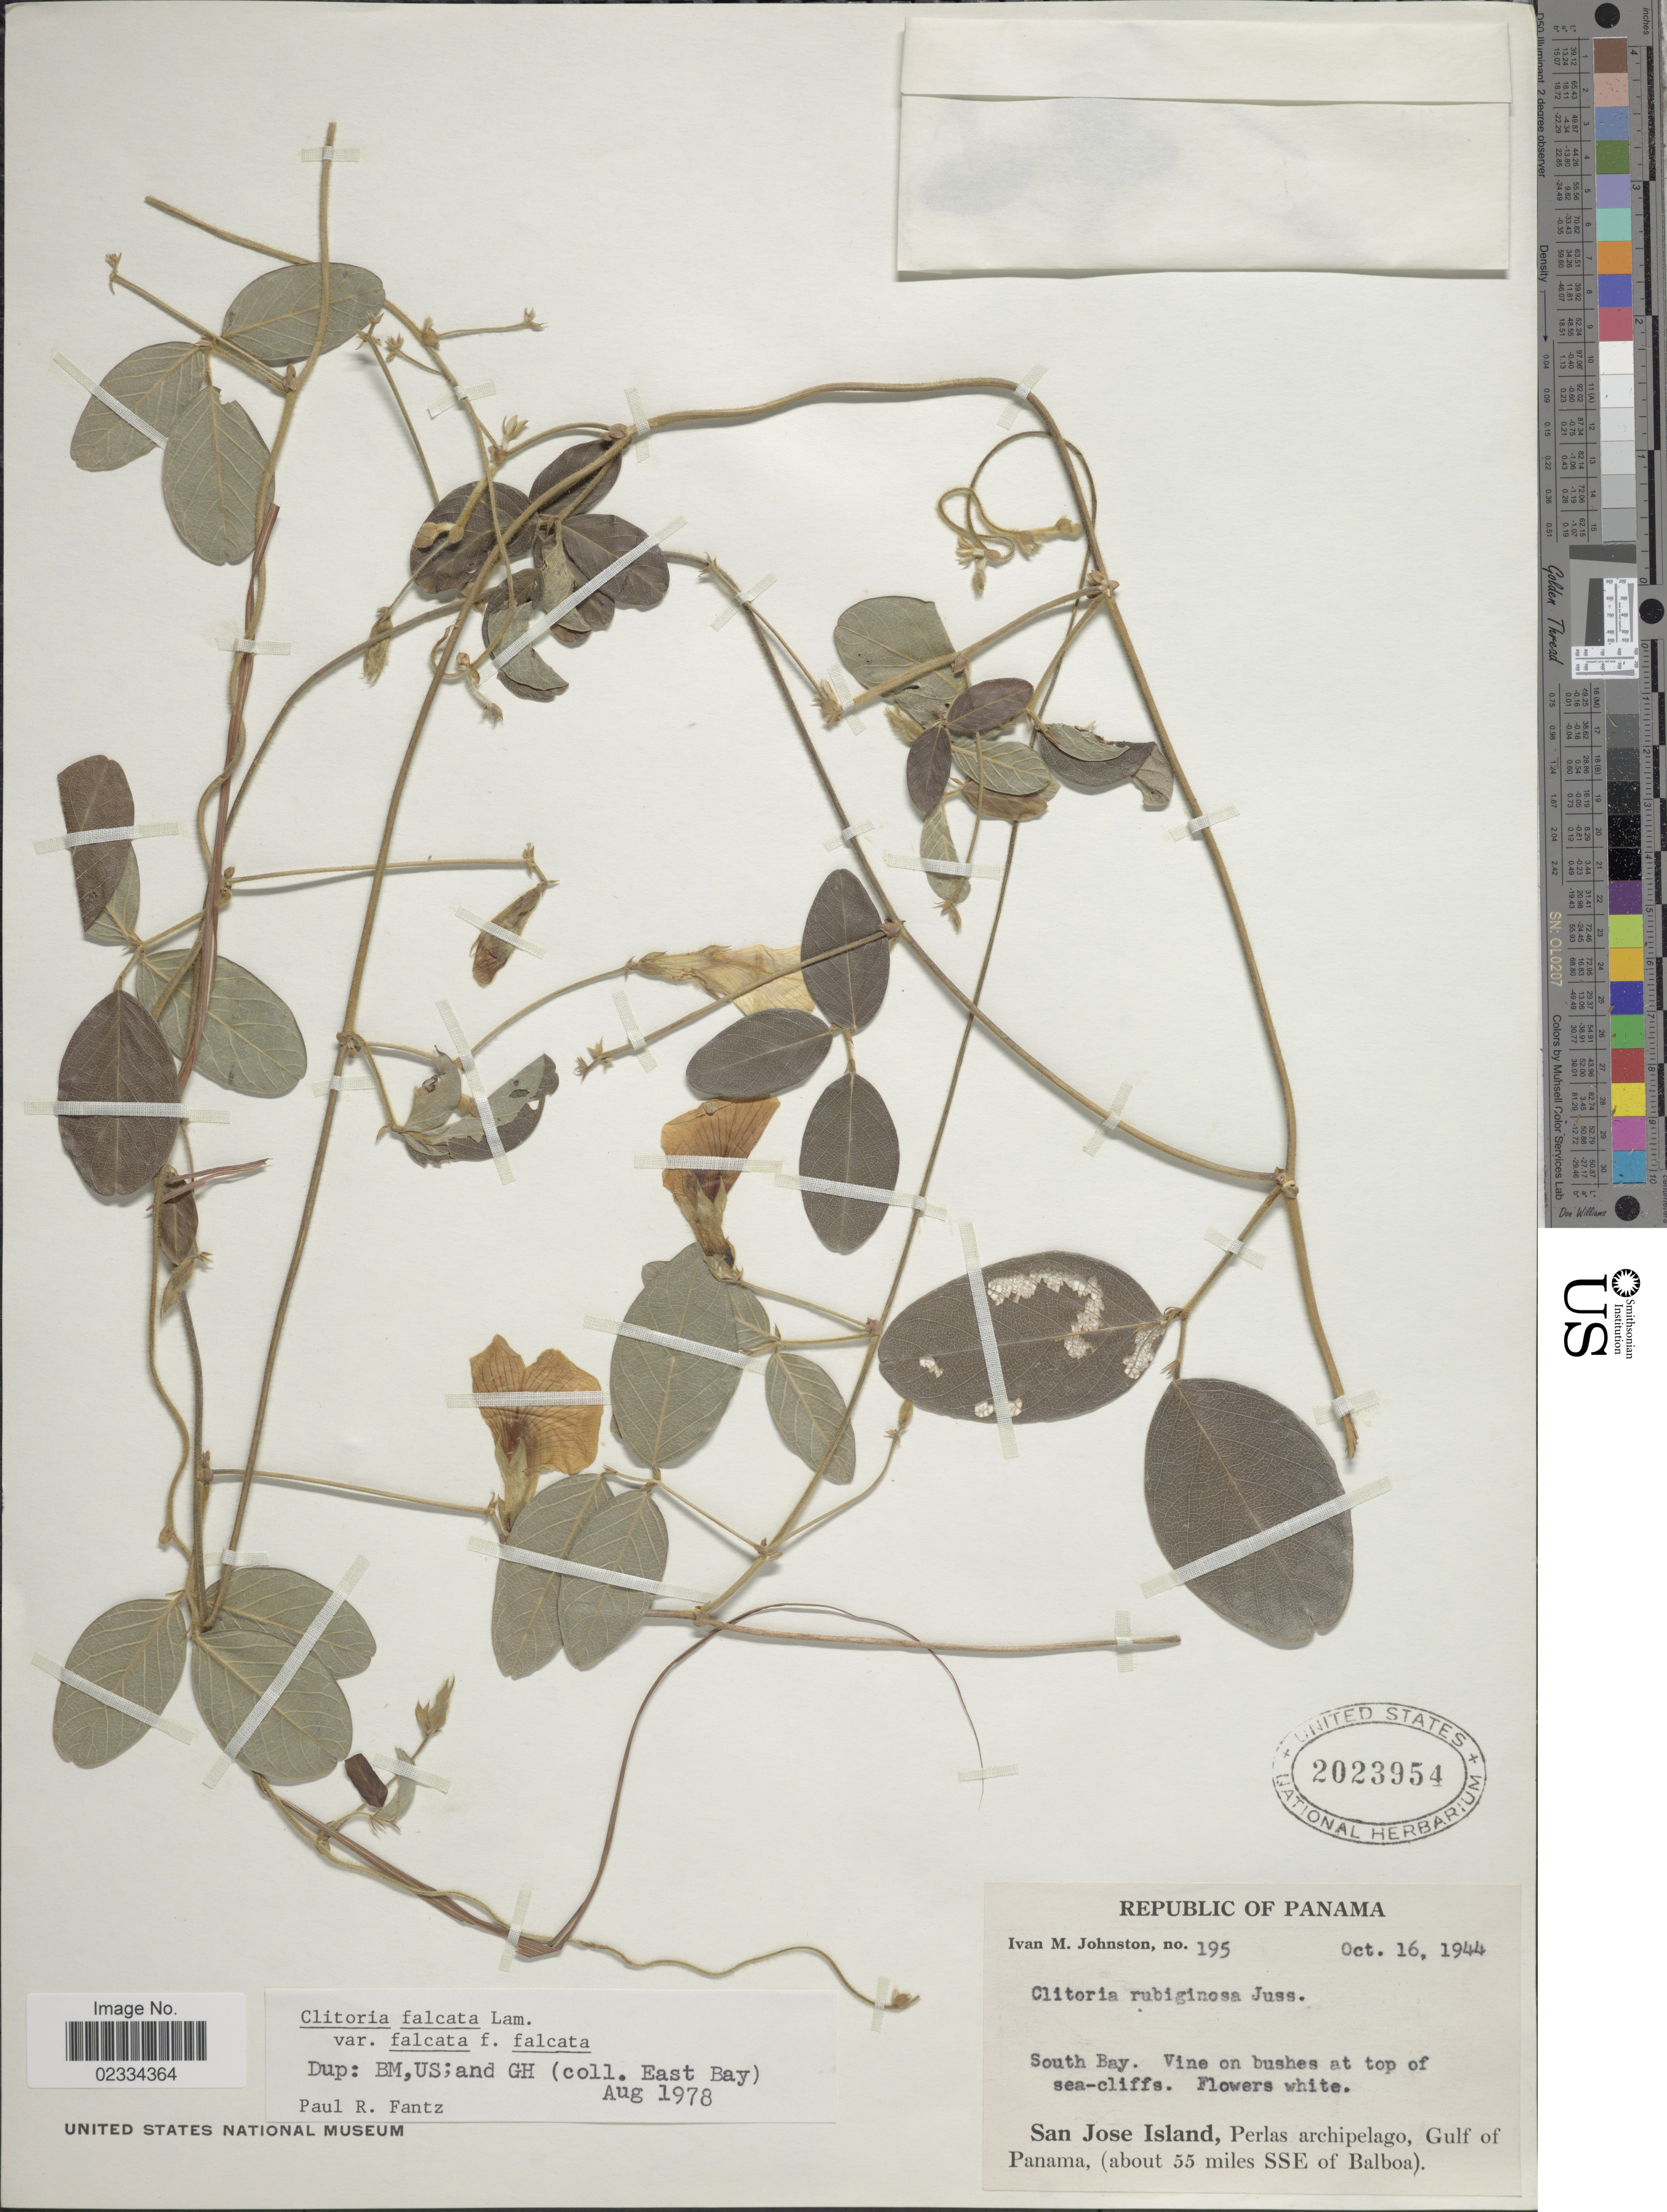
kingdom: Plantae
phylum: Tracheophyta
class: Magnoliopsida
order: Fabales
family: Fabaceae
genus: Clitoria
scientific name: Clitoria falcata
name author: Lam.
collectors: I.M. Johnston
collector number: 195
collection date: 1944-10-16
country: Panama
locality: San Jose Island, Perlas Archipelago, Gulf of Panama (about 55 miles SSE of Balboa)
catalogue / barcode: US 20223954